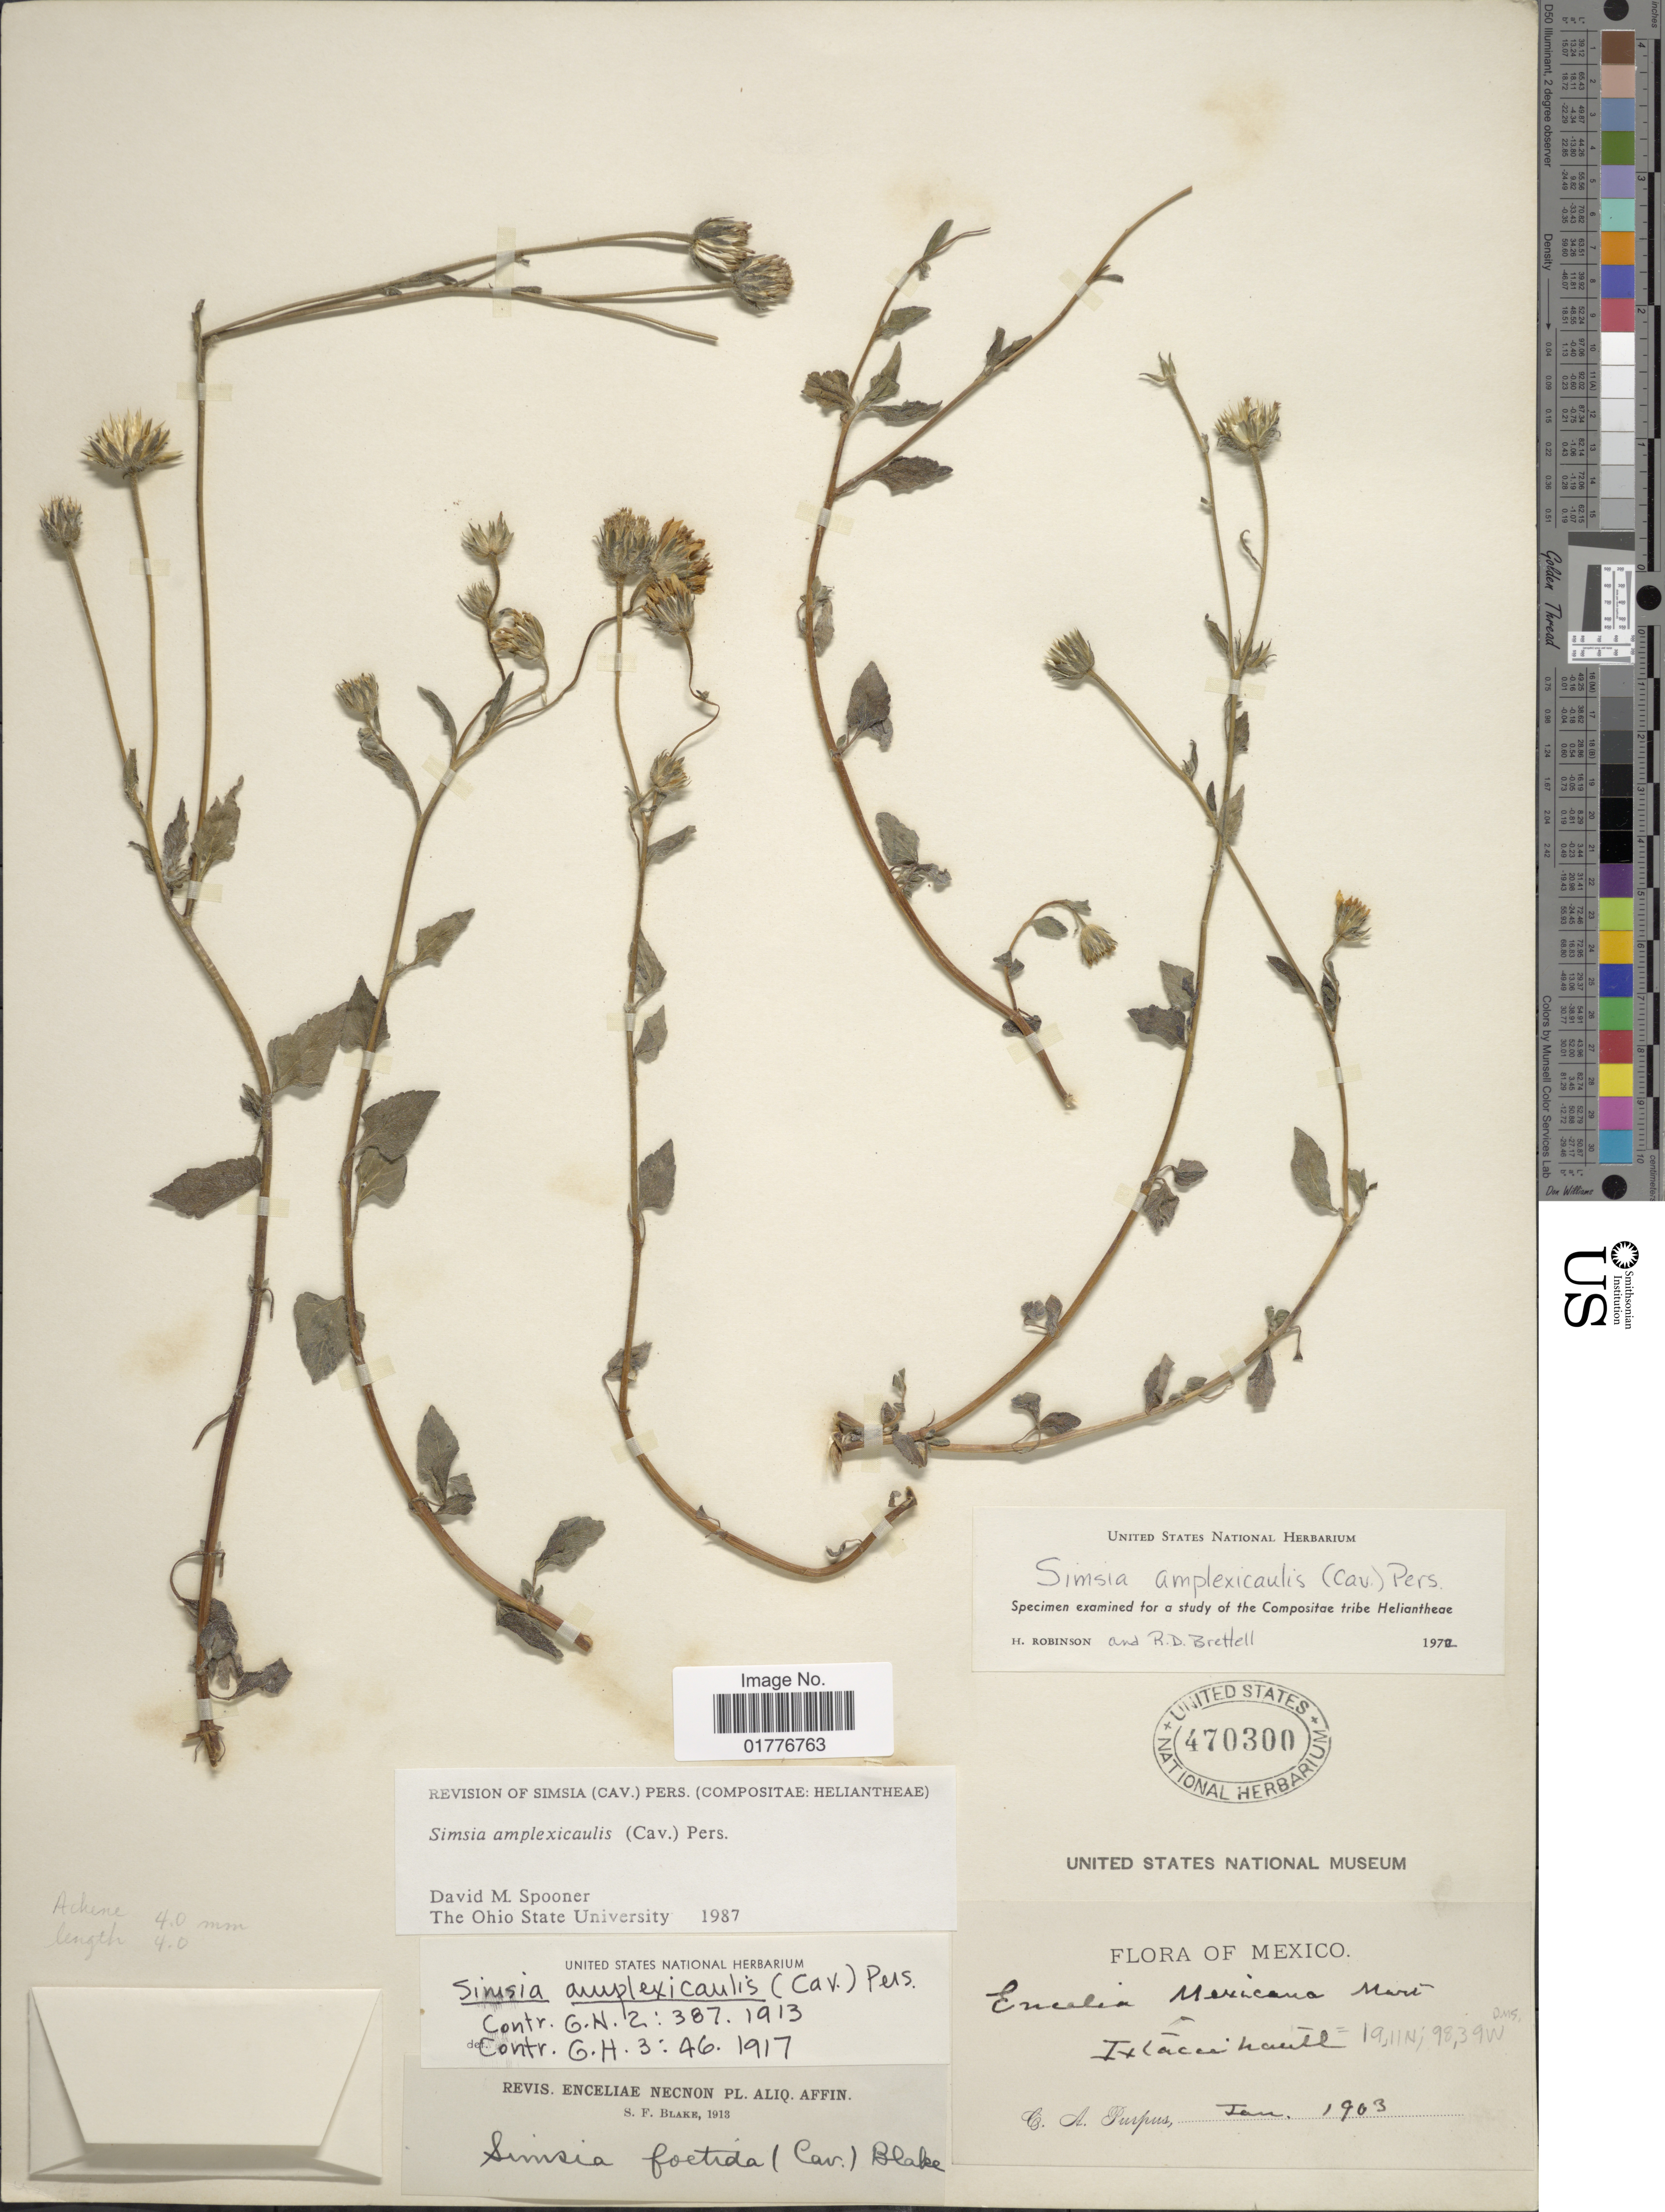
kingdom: Plantae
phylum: Tracheophyta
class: Magnoliopsida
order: Asterales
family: Asteraceae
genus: Simsia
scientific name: Simsia amplexicaulis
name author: (Cav.) Pers.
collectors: C. A. Purpus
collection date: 1903-01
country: Mexico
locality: Iztaccihuatl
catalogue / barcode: US 470300